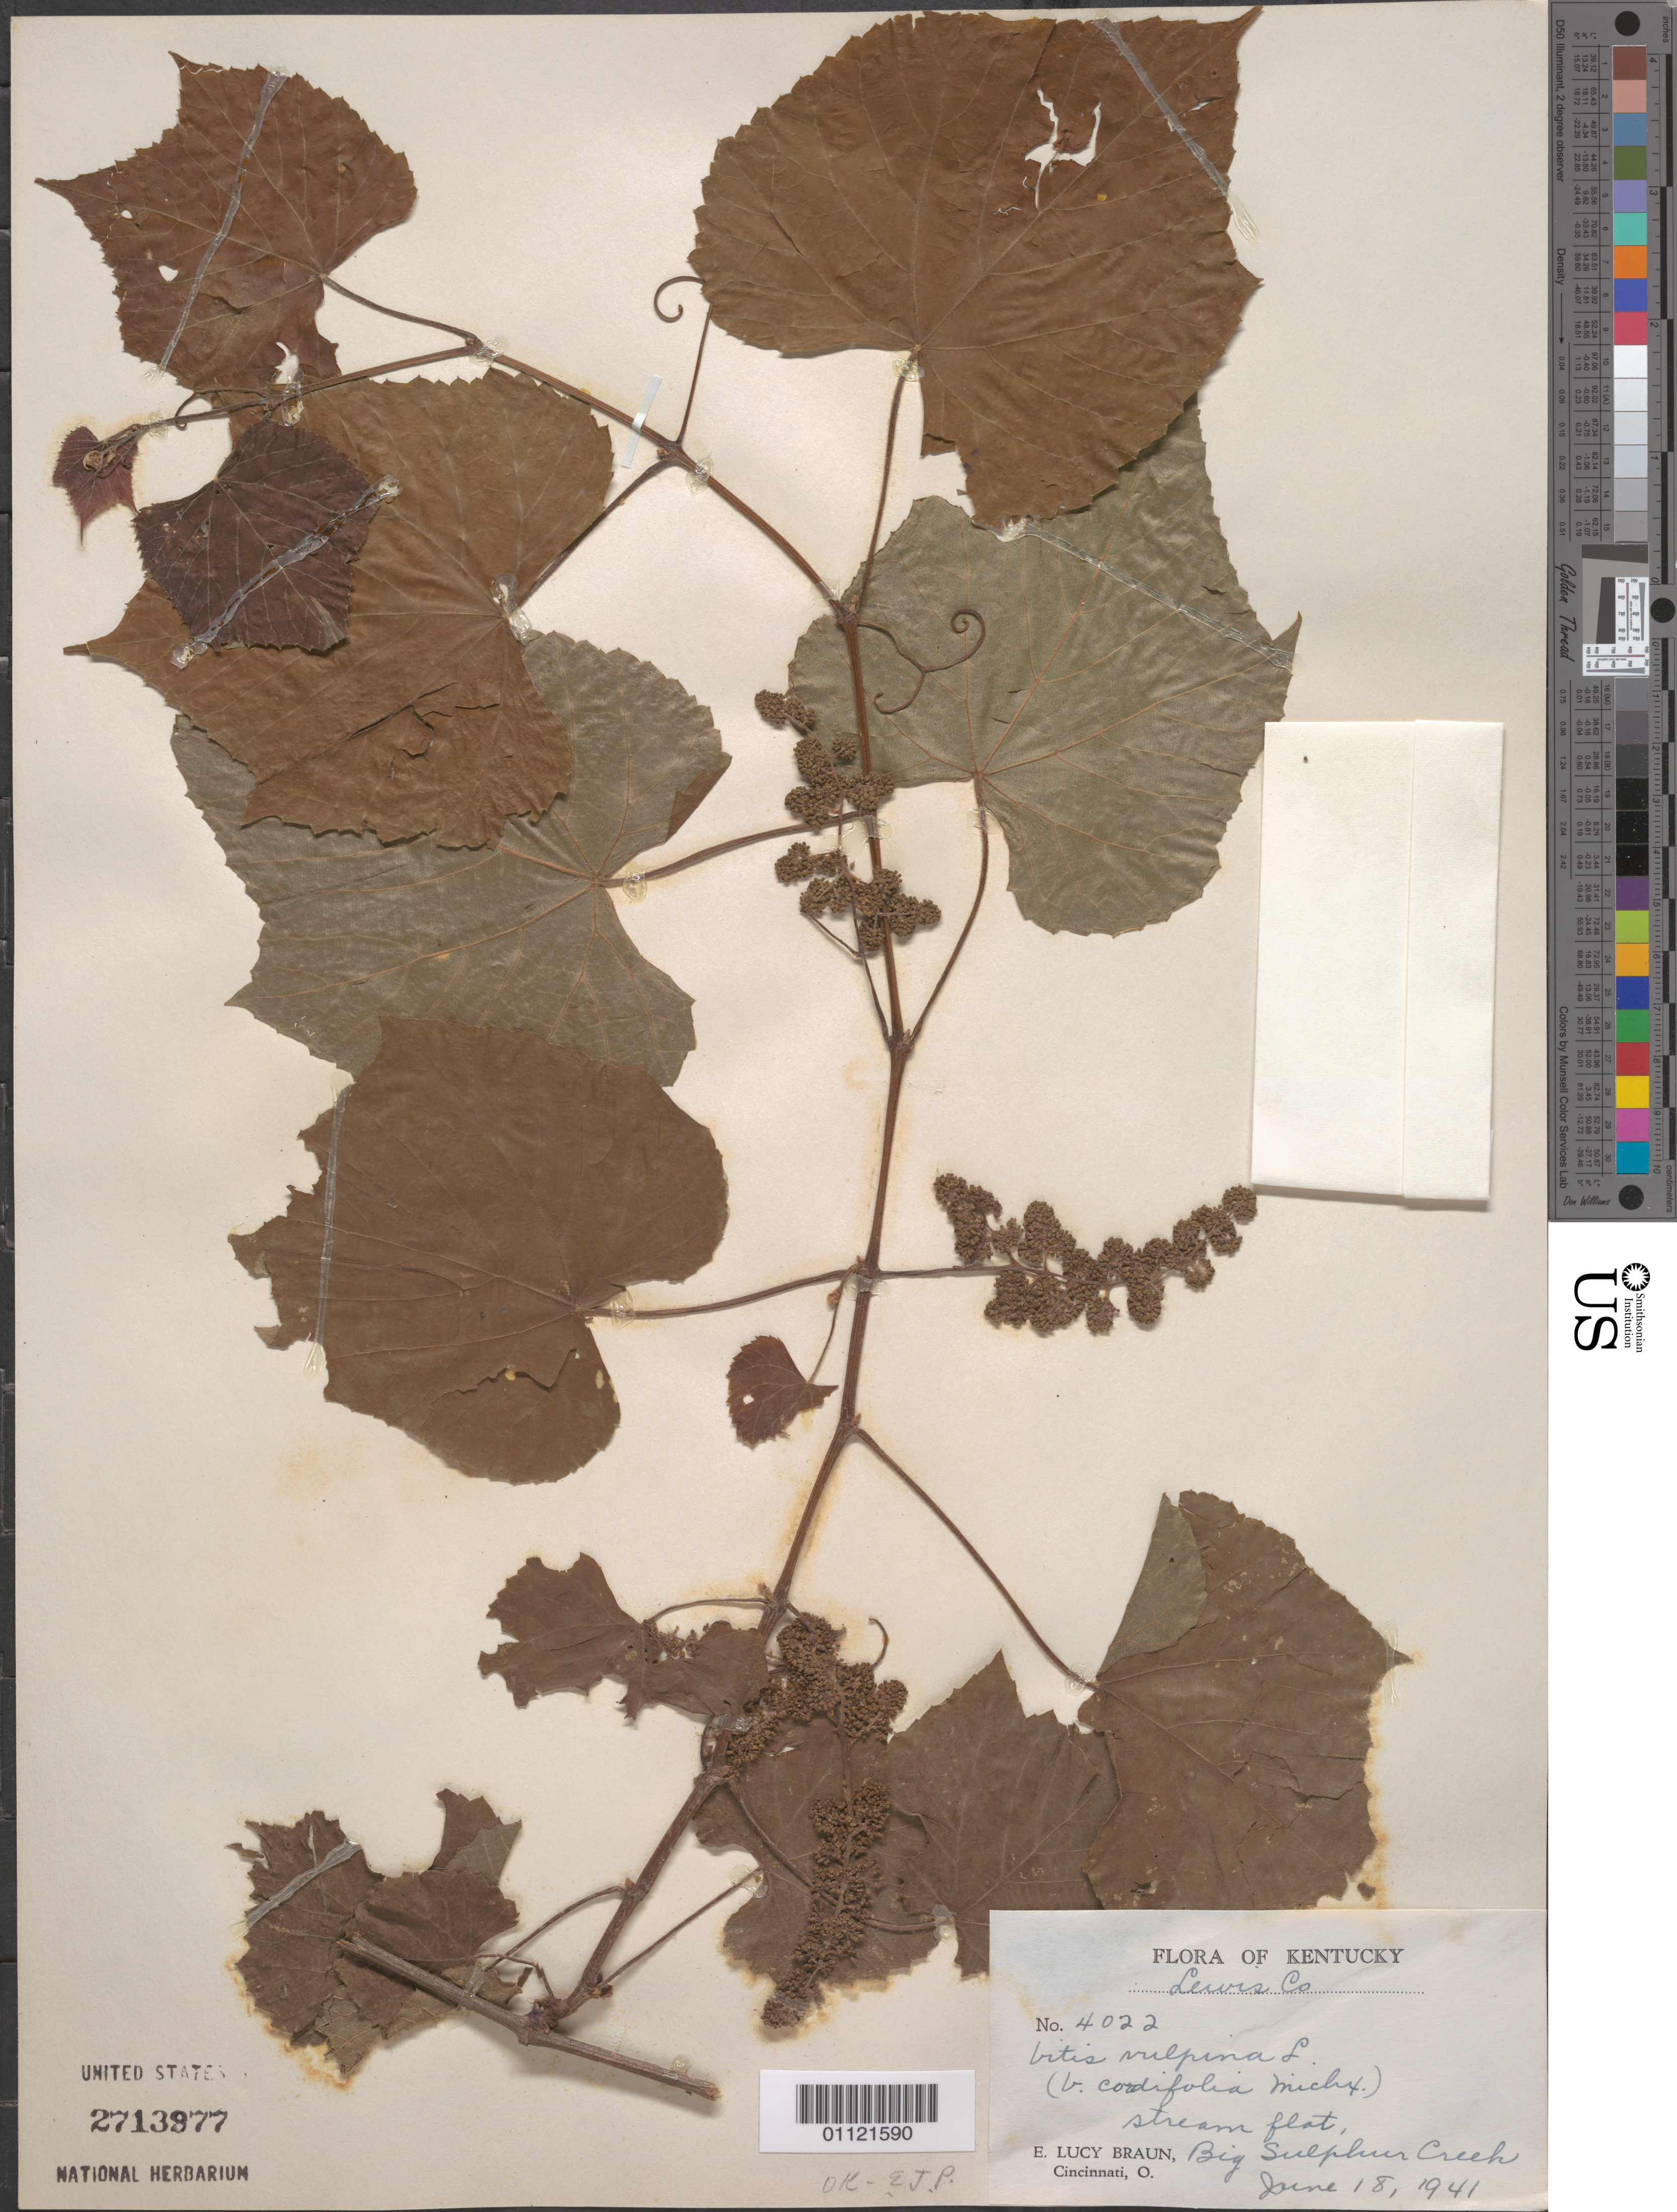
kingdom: Plantae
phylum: Tracheophyta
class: Magnoliopsida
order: Vitales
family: Vitaceae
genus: Vitis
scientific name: Vitis vulpina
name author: L.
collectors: E. L. Braun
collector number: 4022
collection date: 1941-06-18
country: United States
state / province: Kentucky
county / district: Lewis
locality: Big Sulphur Creek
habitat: stream flat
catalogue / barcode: US 2713877